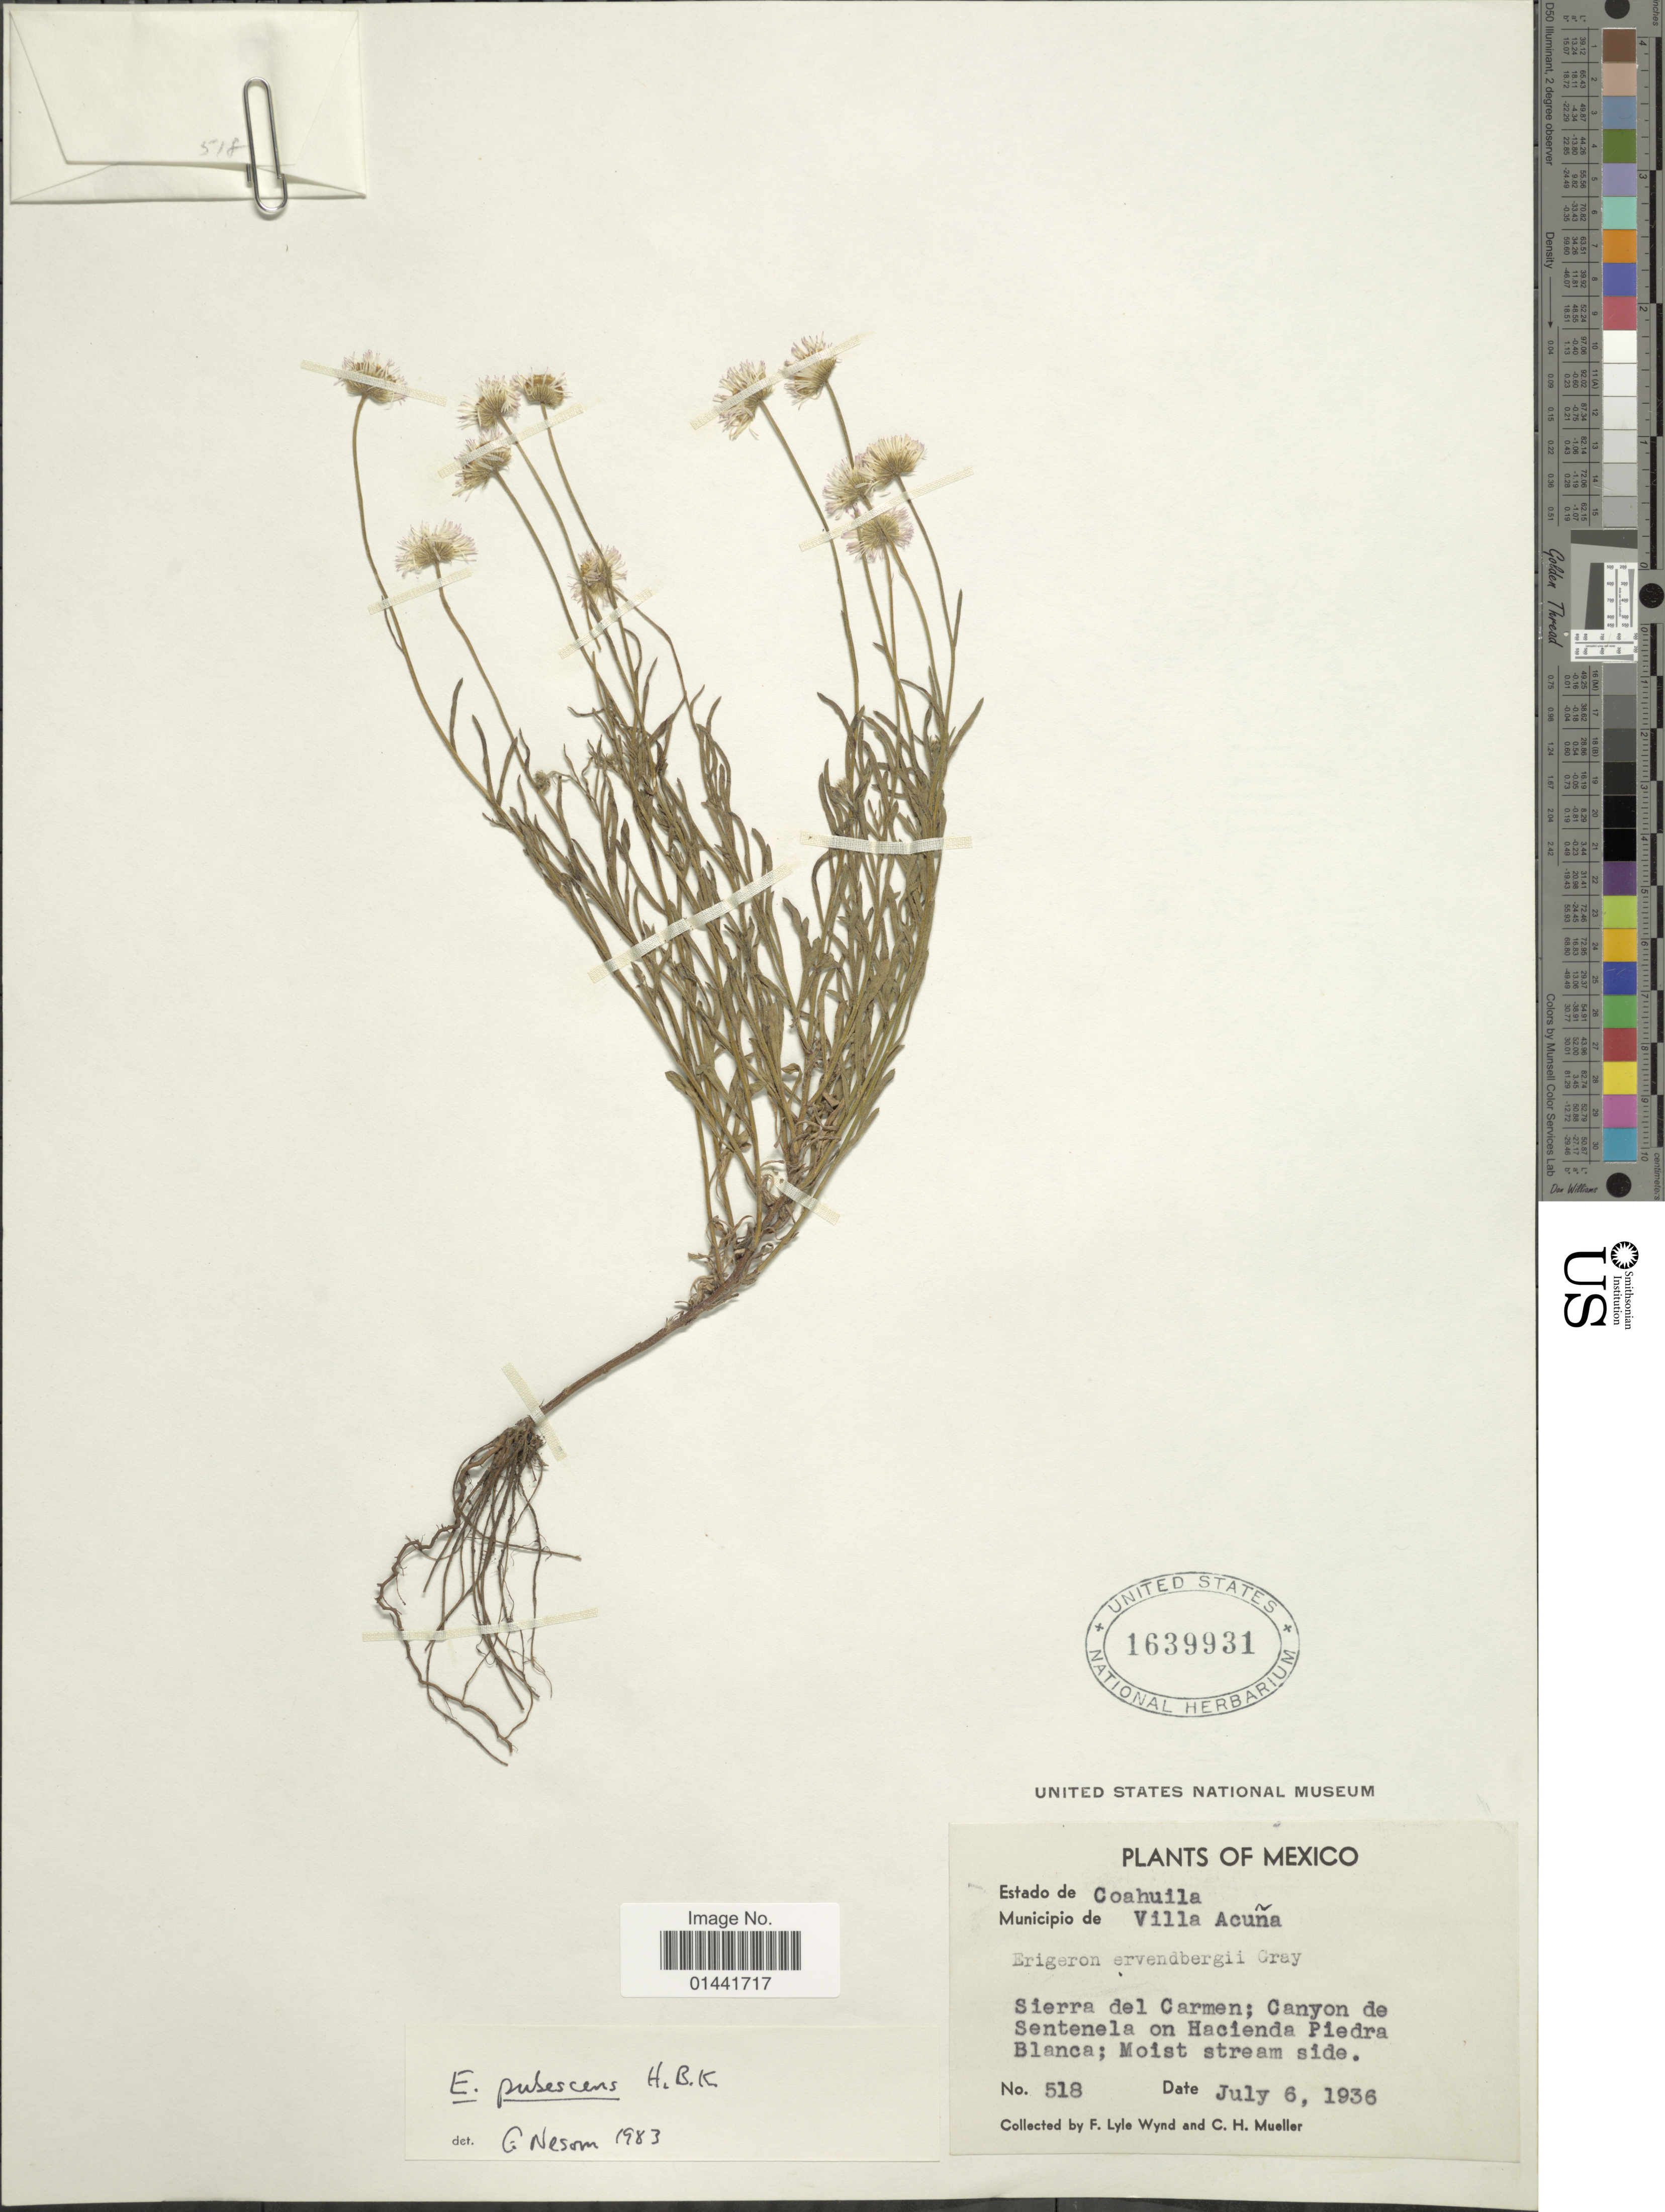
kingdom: Plantae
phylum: Tracheophyta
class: Magnoliopsida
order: Asterales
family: Asteraceae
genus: Erigeron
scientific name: Erigeron pubescens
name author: Kunth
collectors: F. L. Wynd & C. H. Mueller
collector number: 518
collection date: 1936-07-06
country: Mexico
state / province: Coahuila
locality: Municipio de Villa Acuña, Sierra del Carmen; Canyon de Sentenela on Hacienda Piedra Blanca; moist on stream side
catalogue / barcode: US 1639931